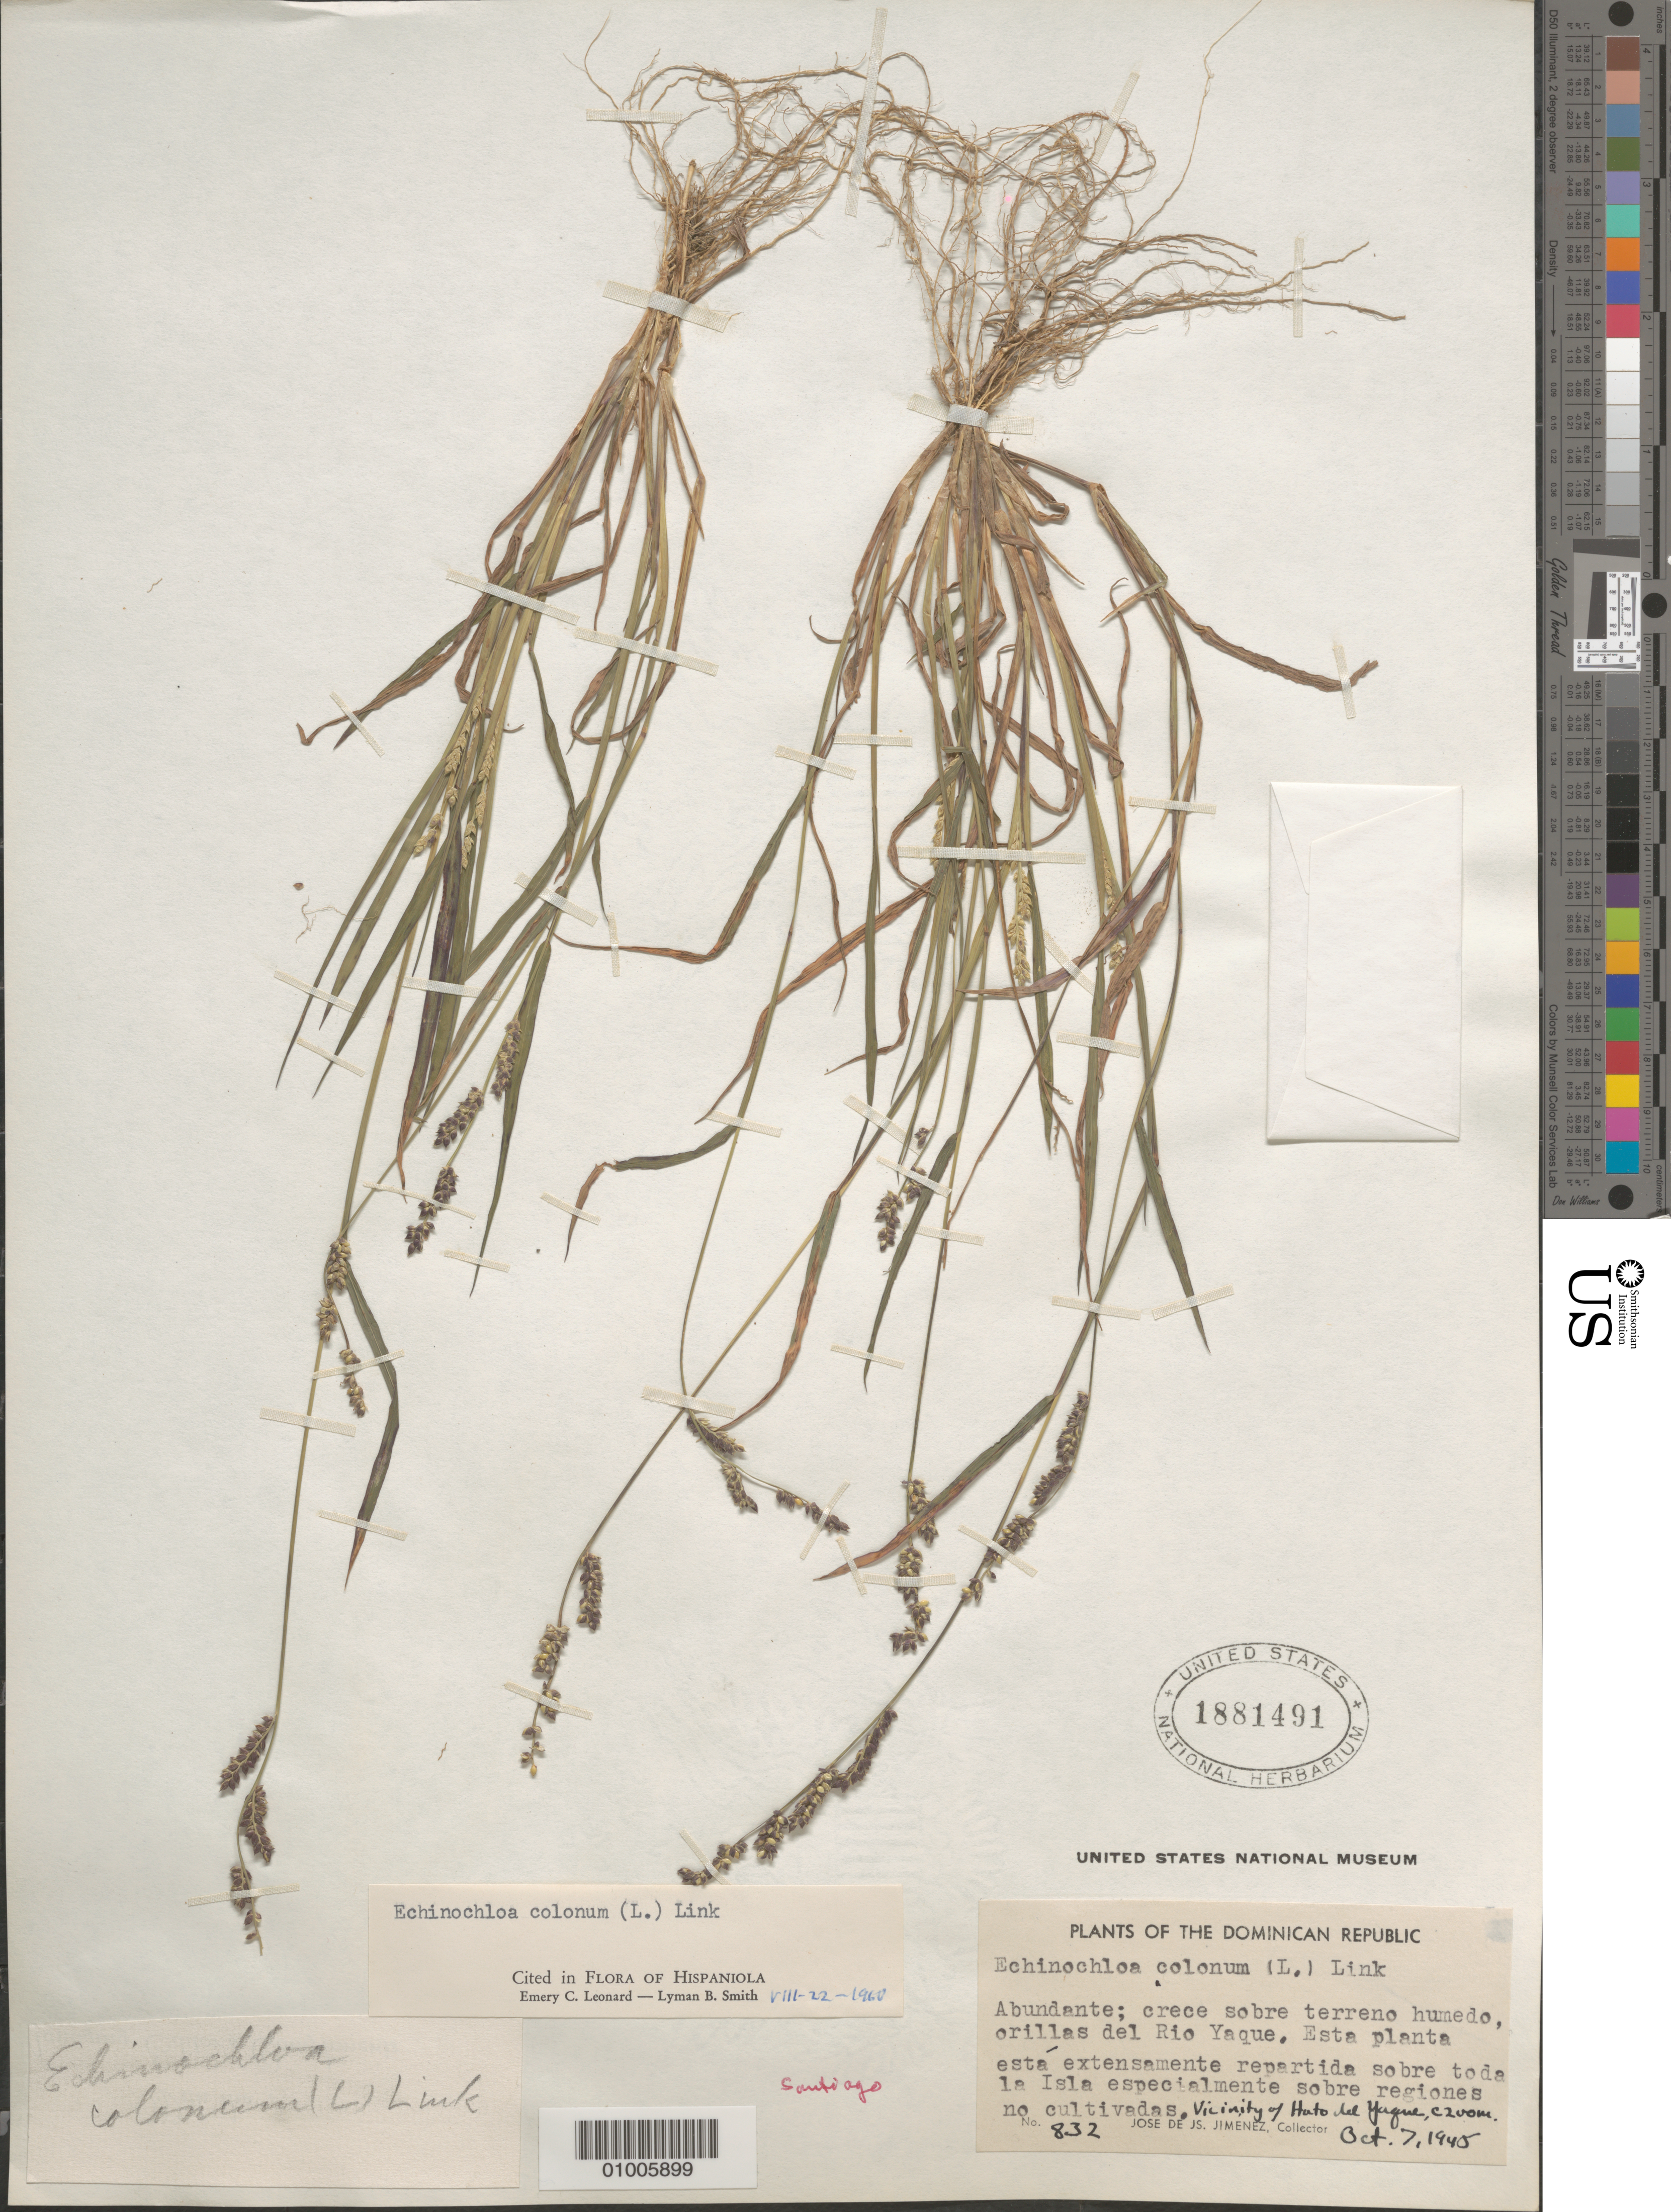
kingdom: Plantae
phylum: Tracheophyta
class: Liliopsida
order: Poales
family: Poaceae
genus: Echinochloa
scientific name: Echinochloa colona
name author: (L.) Link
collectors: J. J. Jiménez Almonte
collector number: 832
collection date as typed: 07 Oct 1940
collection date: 1940-10-07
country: Dominican Republic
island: Hispaniola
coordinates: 0 N, 0 E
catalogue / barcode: US 1881491